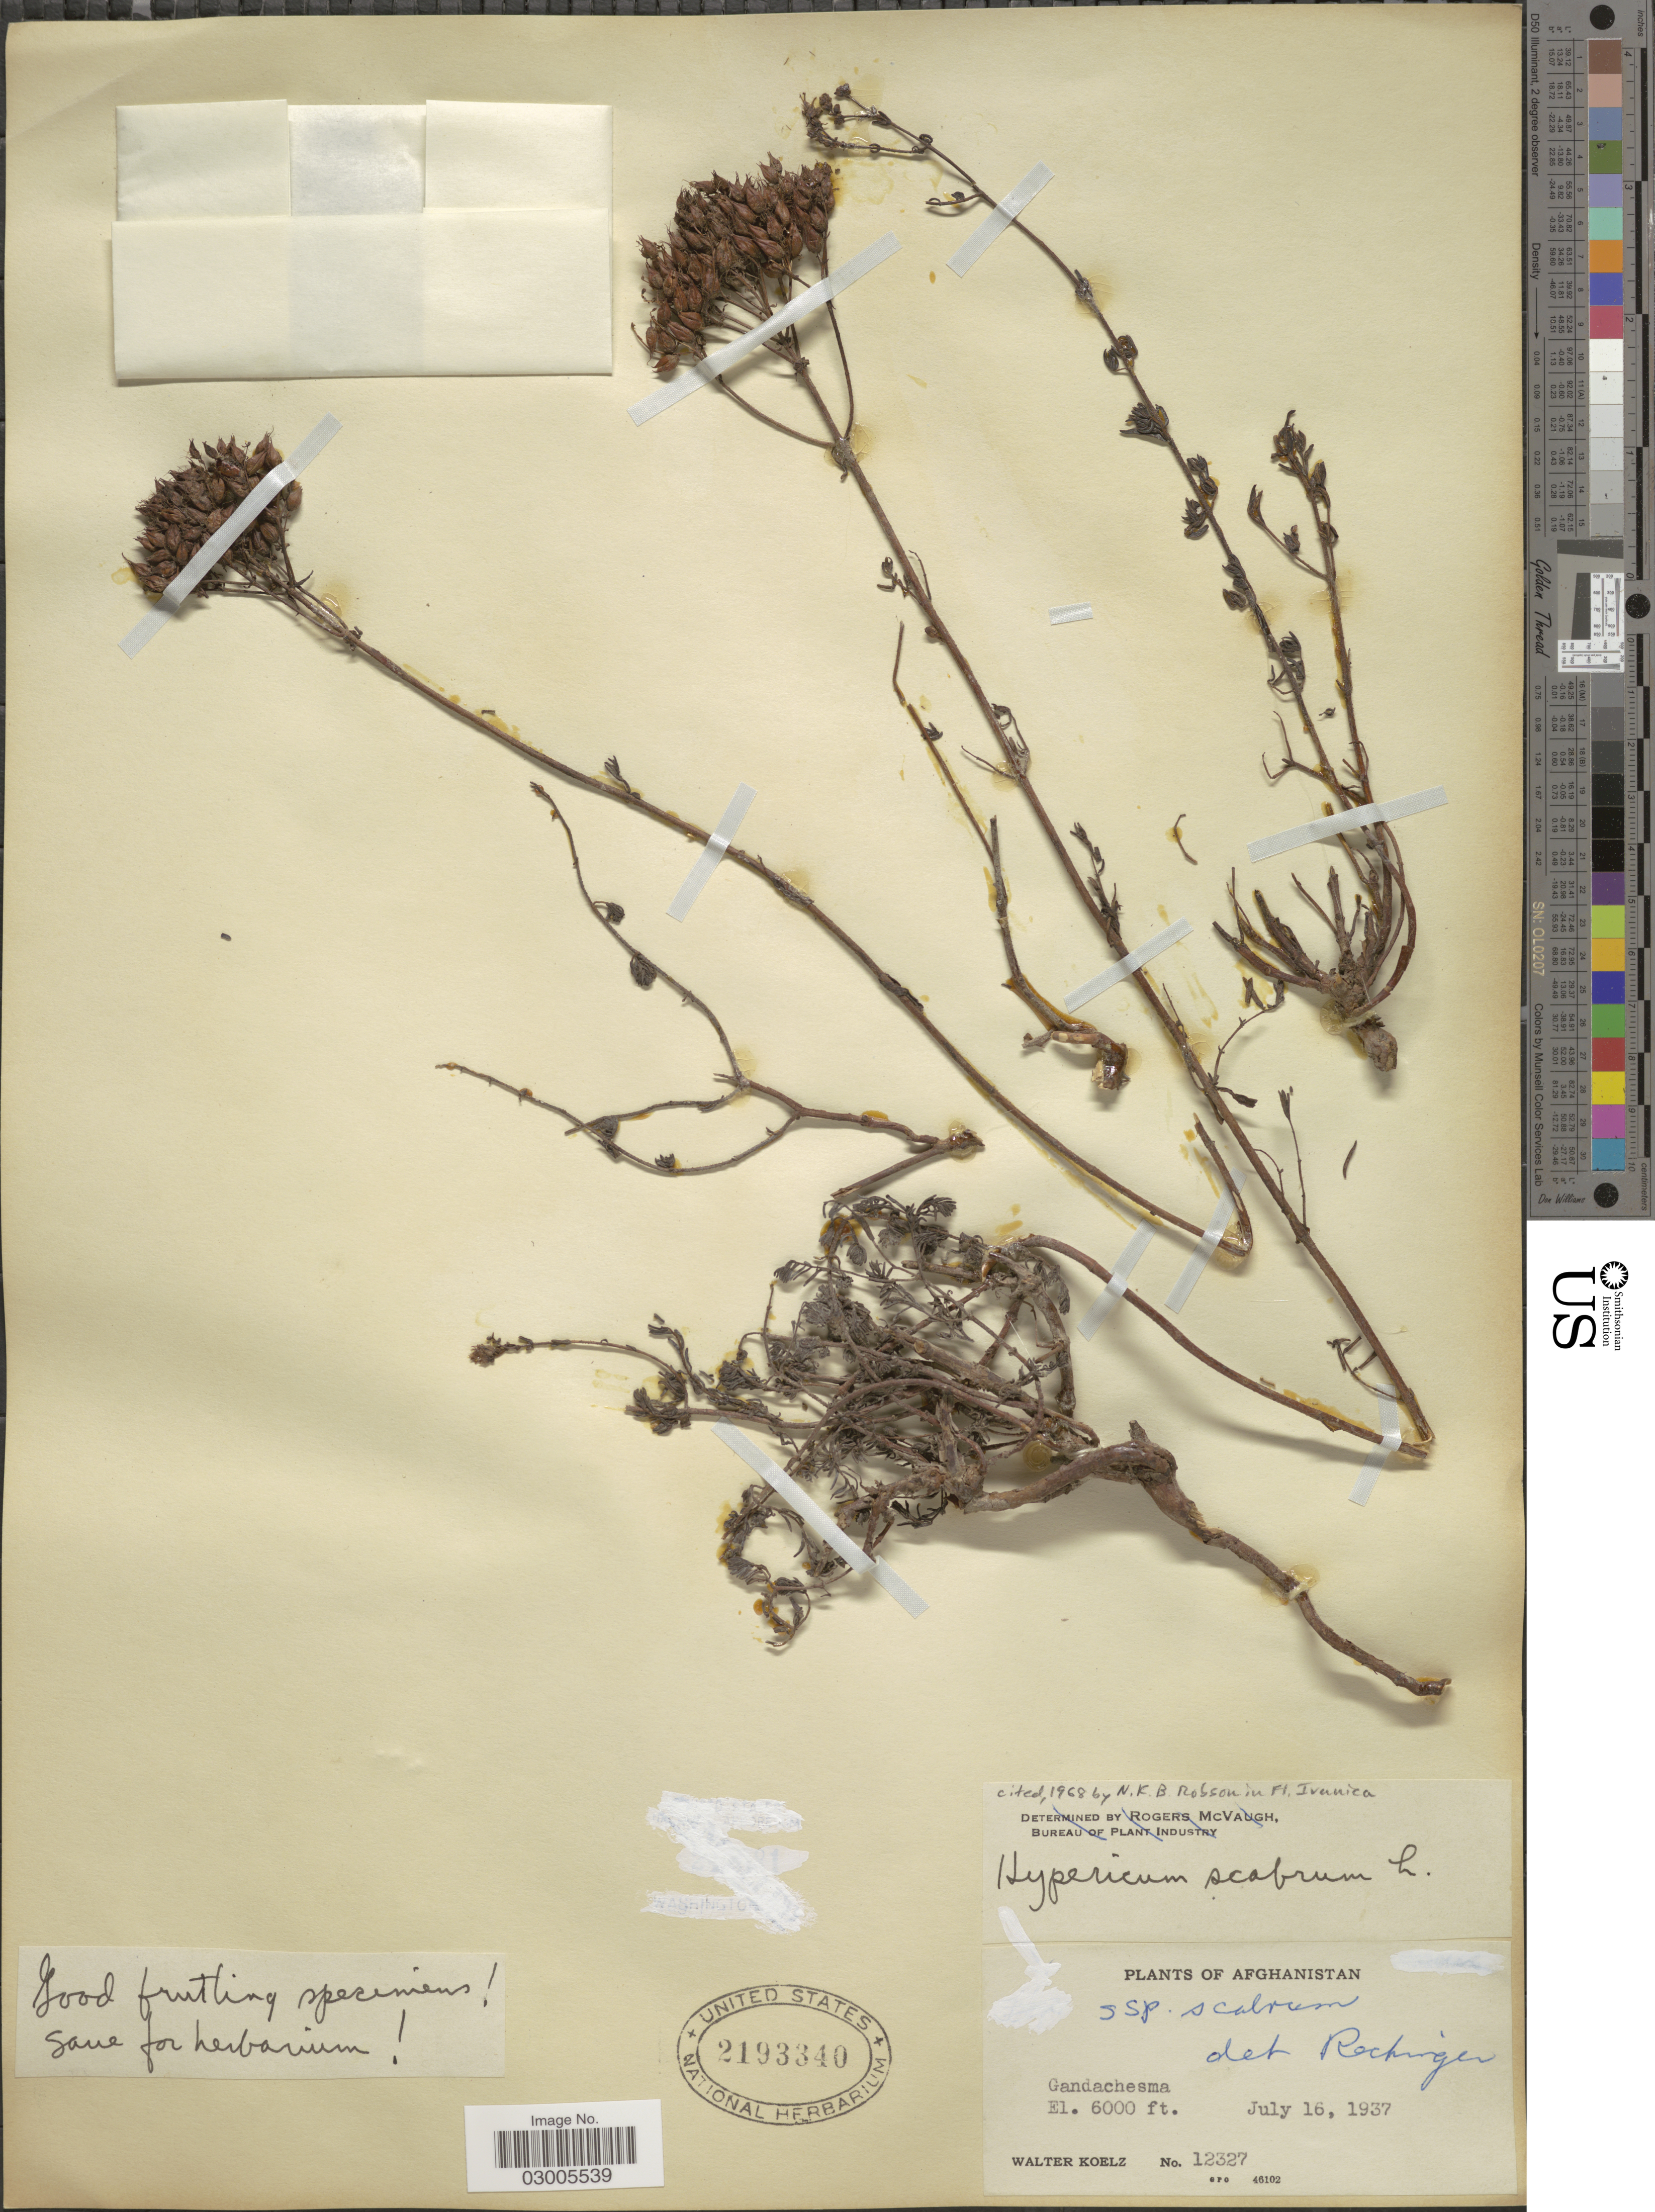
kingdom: Plantae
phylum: Tracheophyta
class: Magnoliopsida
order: Malpighiales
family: Hypericaceae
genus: Hypericum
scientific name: Hypericum scabrum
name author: L.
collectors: W. N. Koelz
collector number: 12327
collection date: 1937-07-16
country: Afghanistan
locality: Gandachesma.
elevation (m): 1829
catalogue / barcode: US 2193340